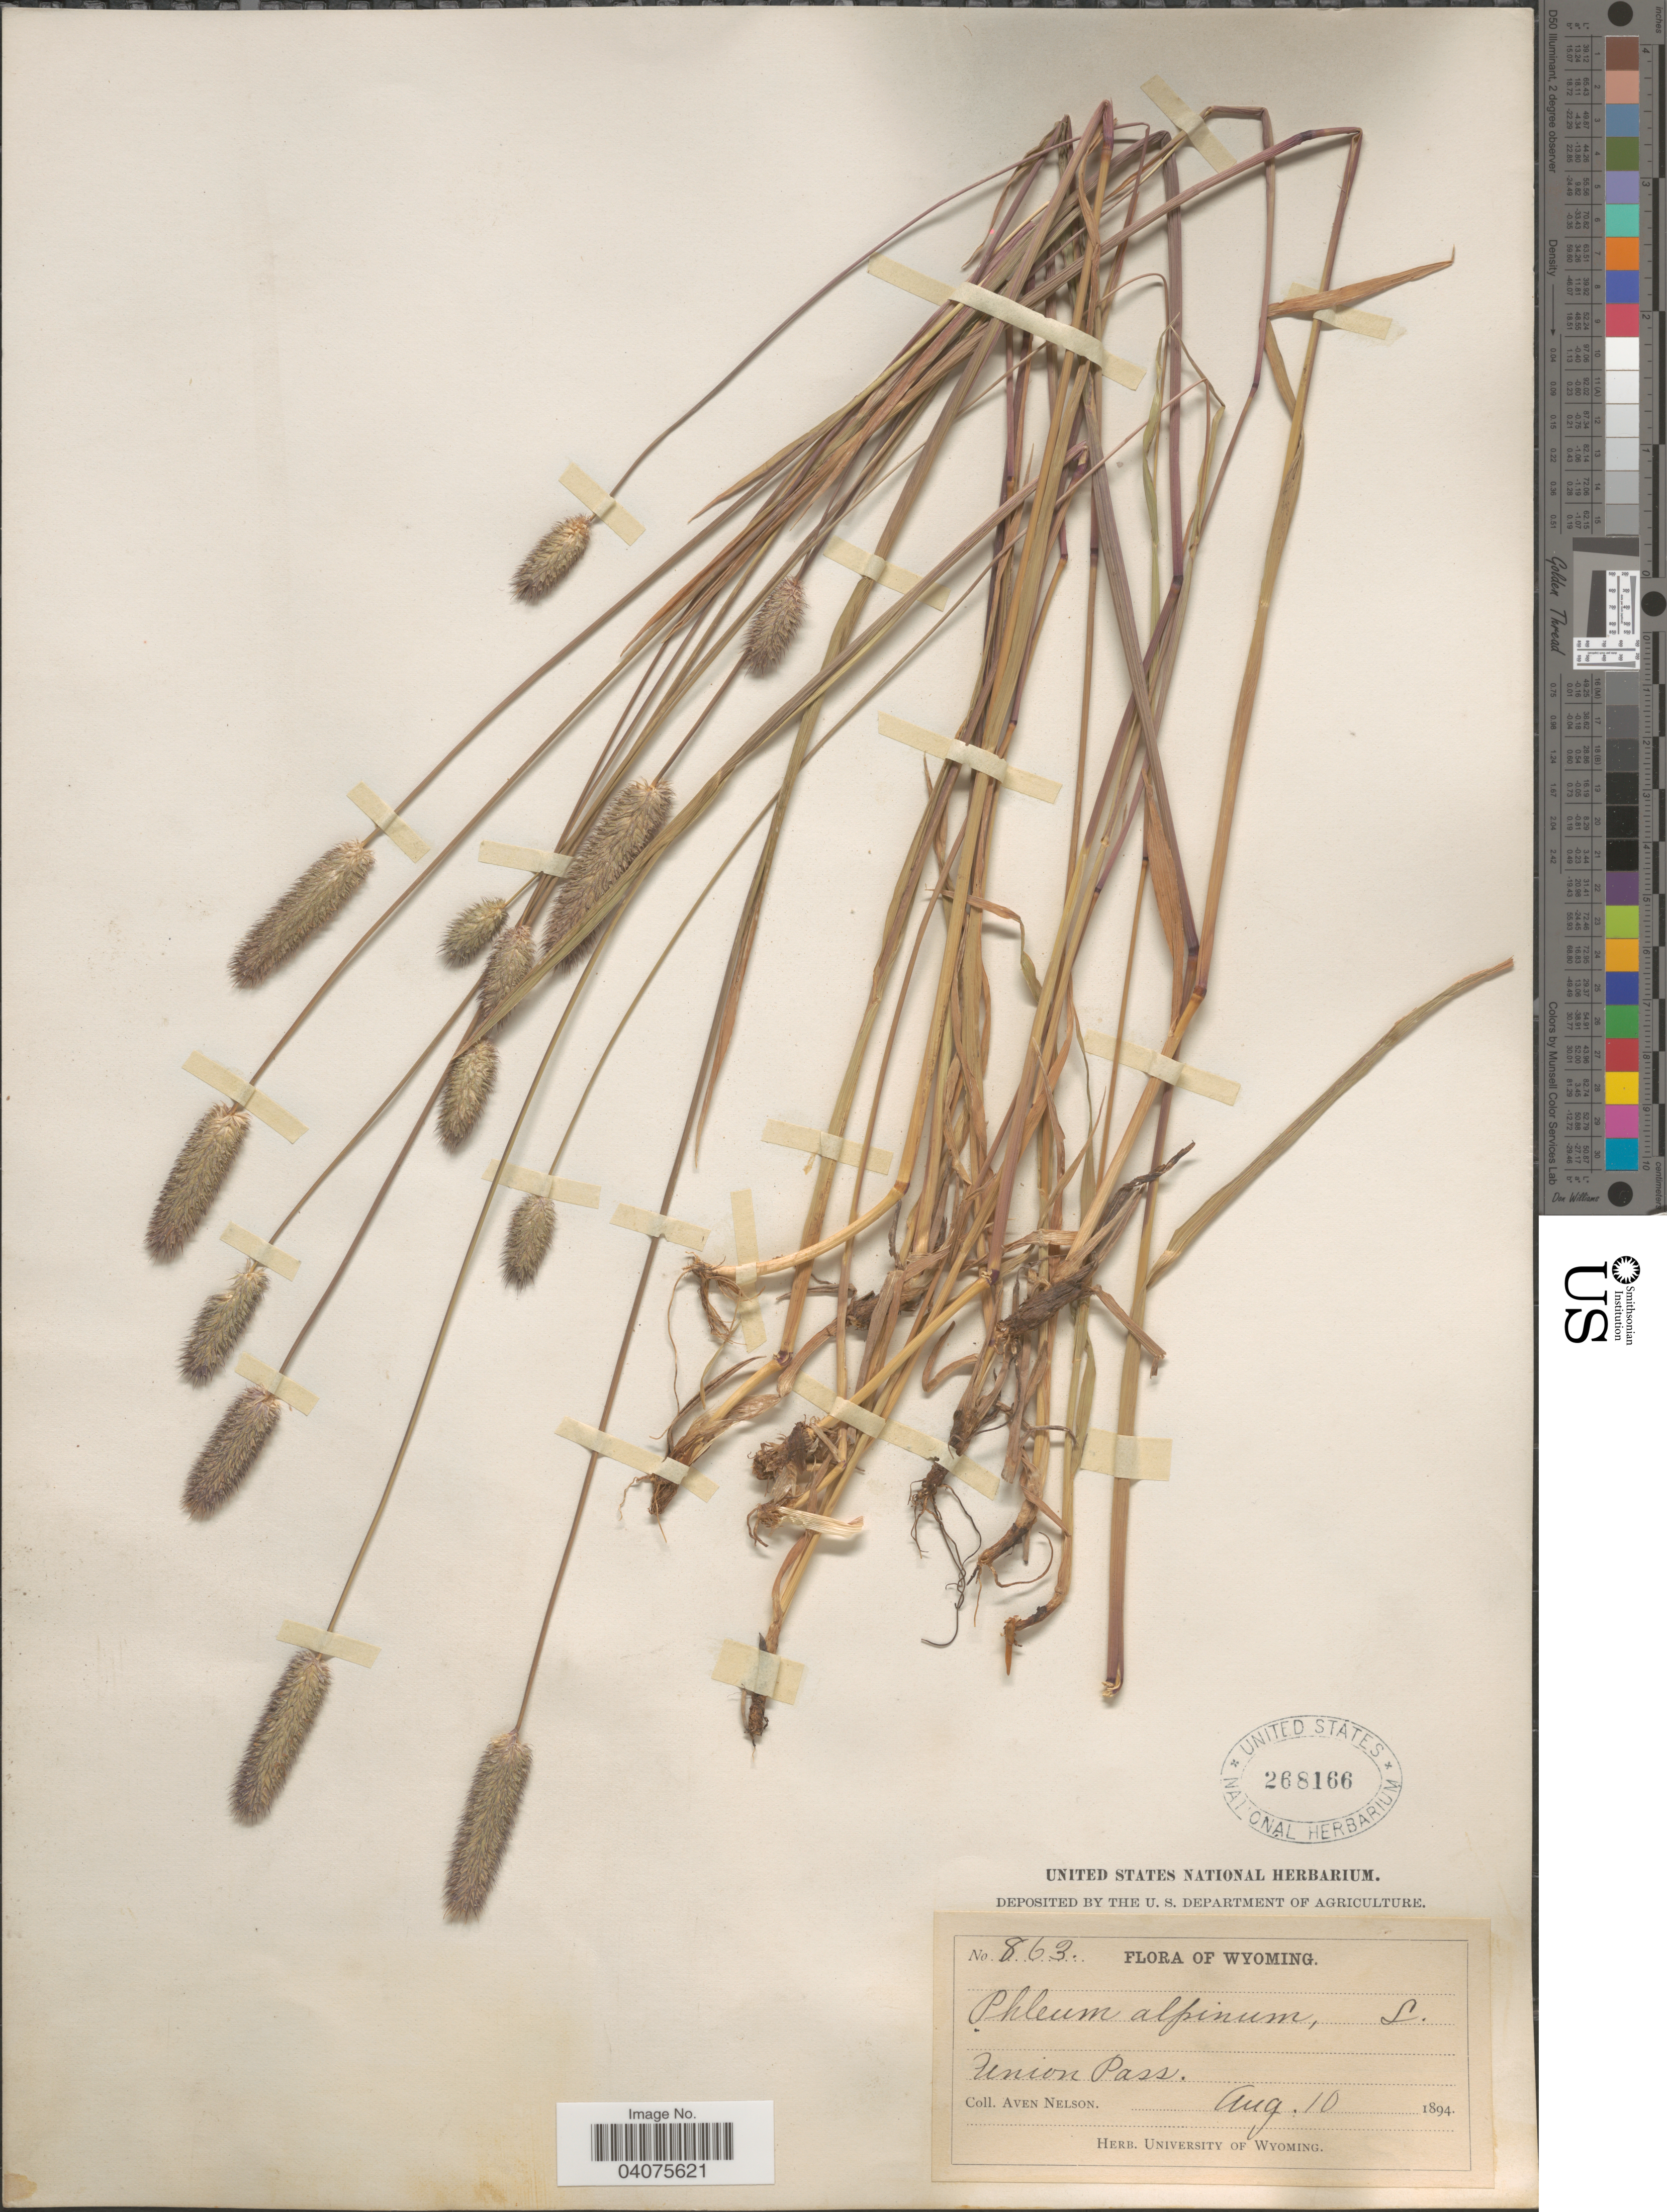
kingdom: Plantae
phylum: Tracheophyta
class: Liliopsida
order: Poales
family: Poaceae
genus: Phleum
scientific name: Phleum alpinum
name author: L.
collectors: A. Nelson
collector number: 863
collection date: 1894-08-10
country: United States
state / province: Wyoming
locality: Union Pass.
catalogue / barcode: US 268166